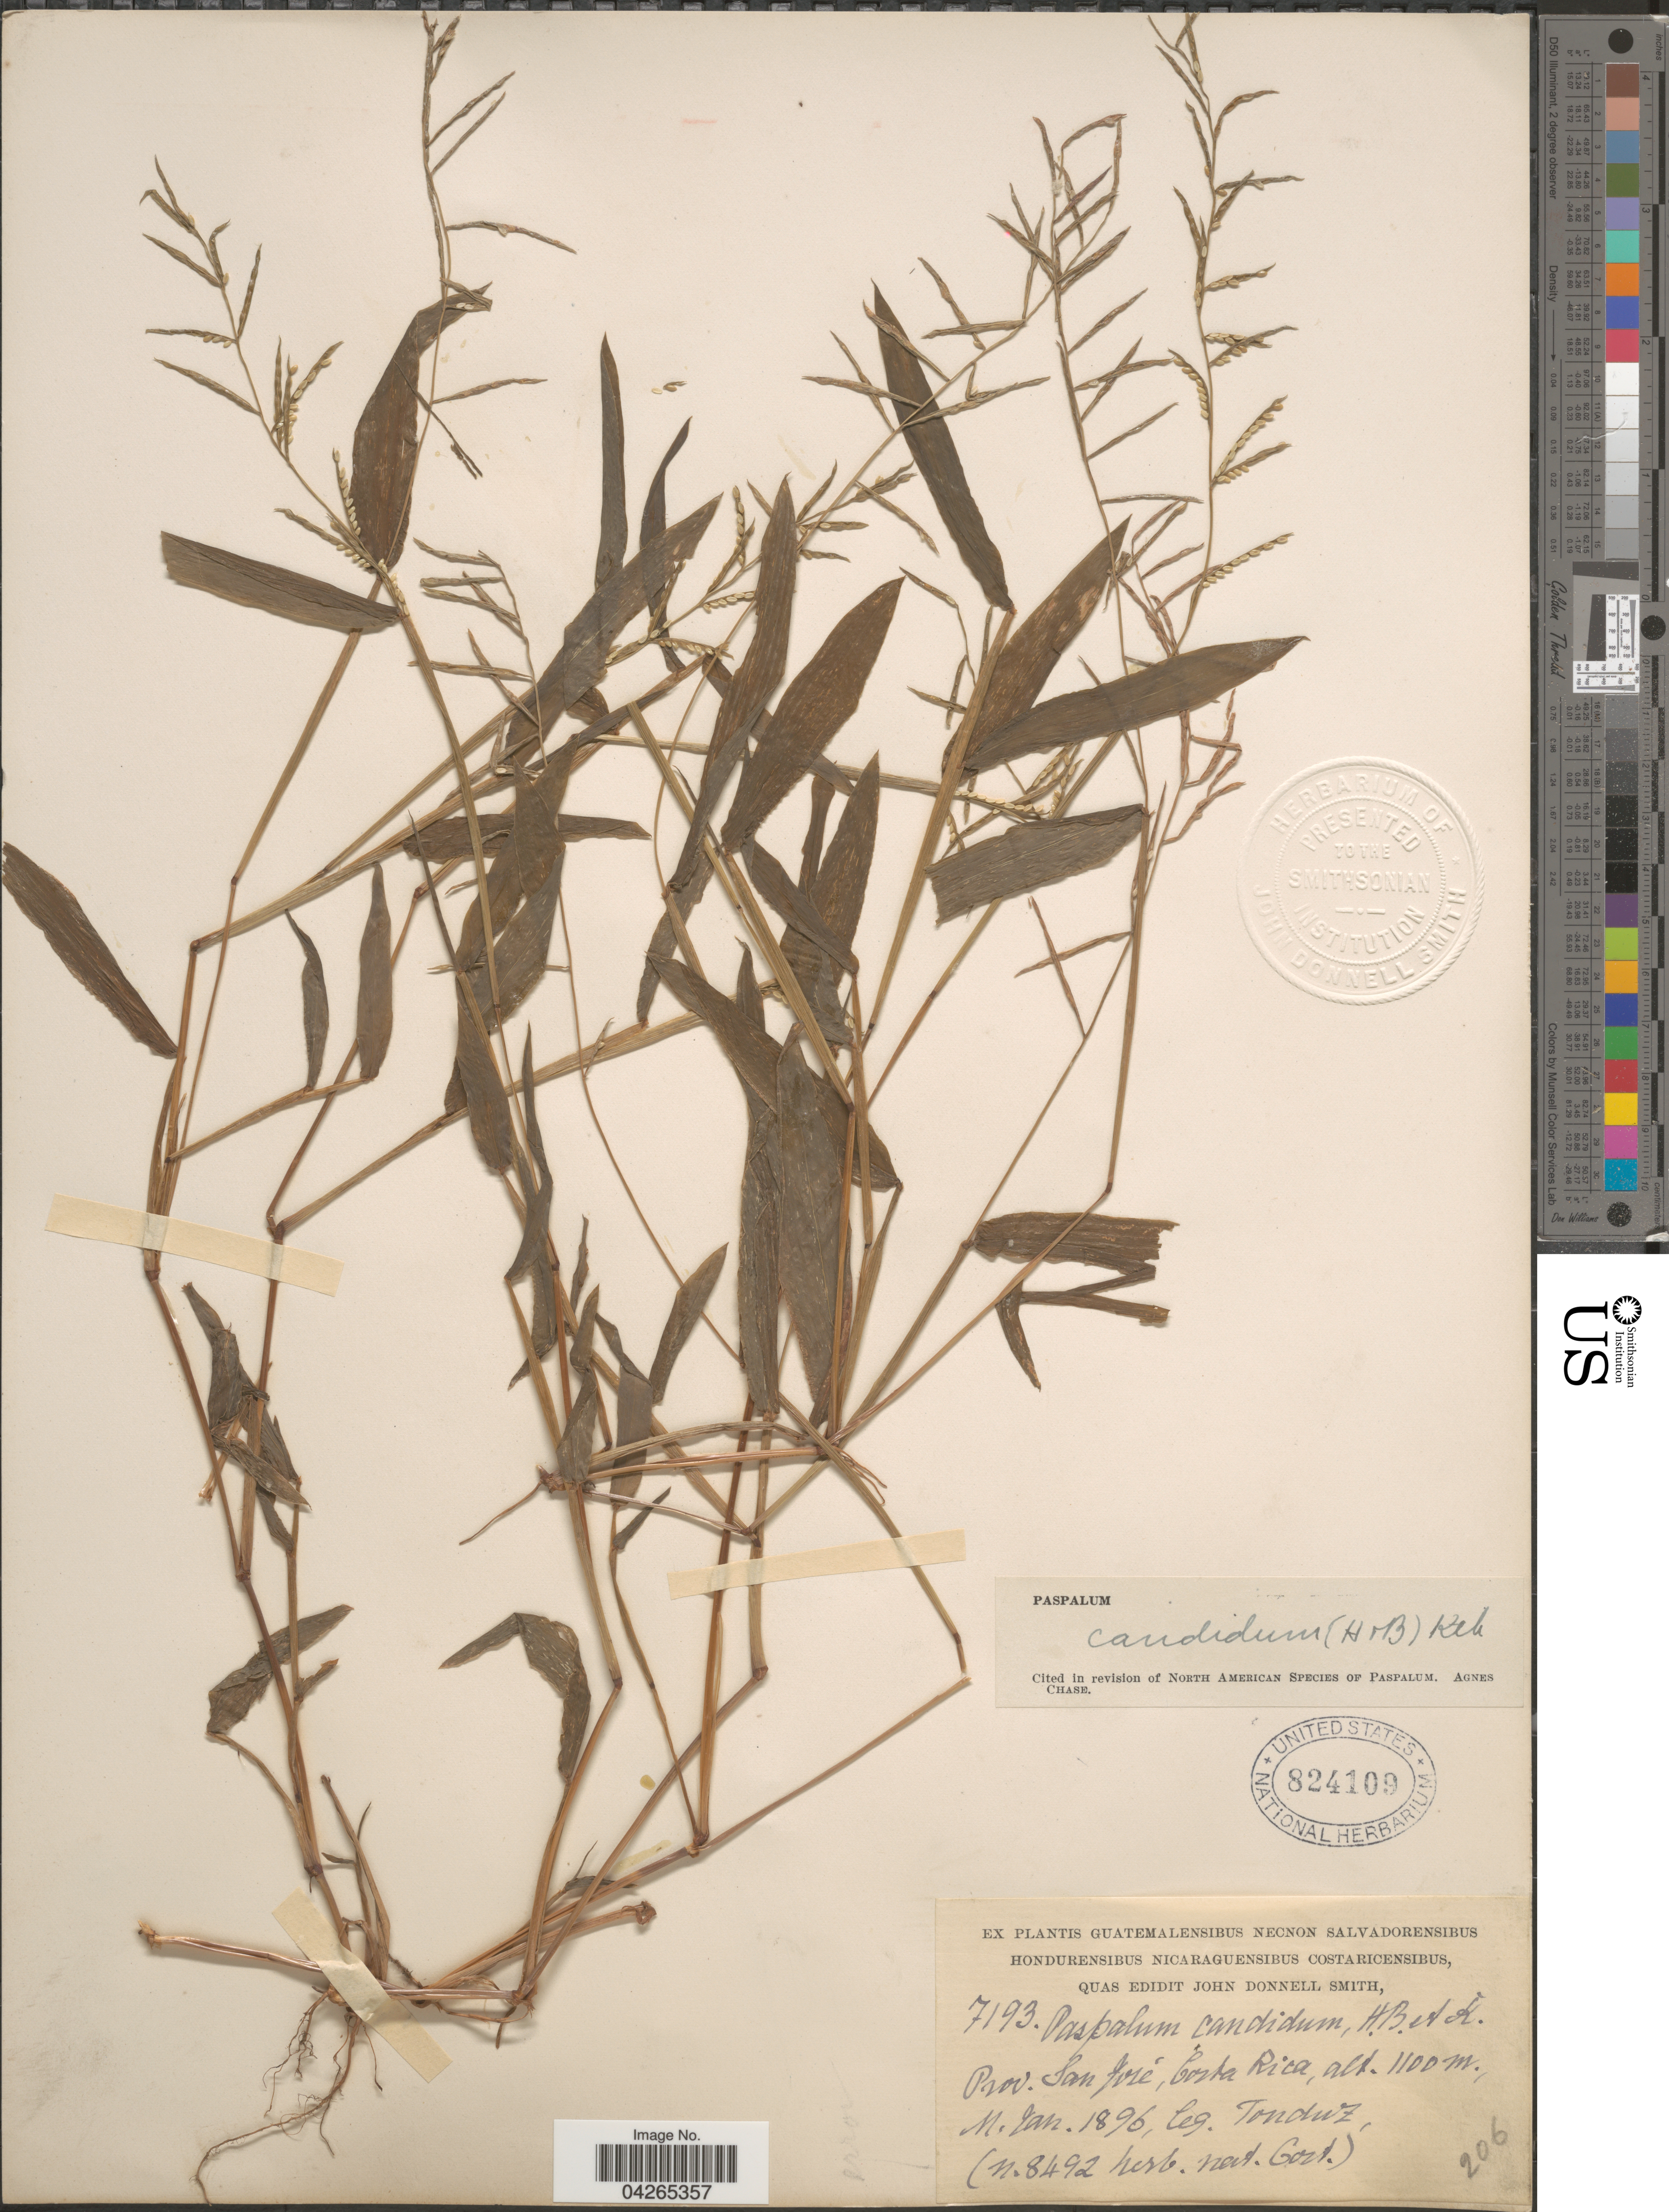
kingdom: Plantae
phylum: Tracheophyta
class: Liliopsida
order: Poales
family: Poaceae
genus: Paspalum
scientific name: Paspalum candidum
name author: (Humb. & Bonpl. ex Fleugge) Kunth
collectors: Tonduz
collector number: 7193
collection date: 1896-01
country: Costa Rica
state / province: San José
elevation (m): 1100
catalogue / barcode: US 824109